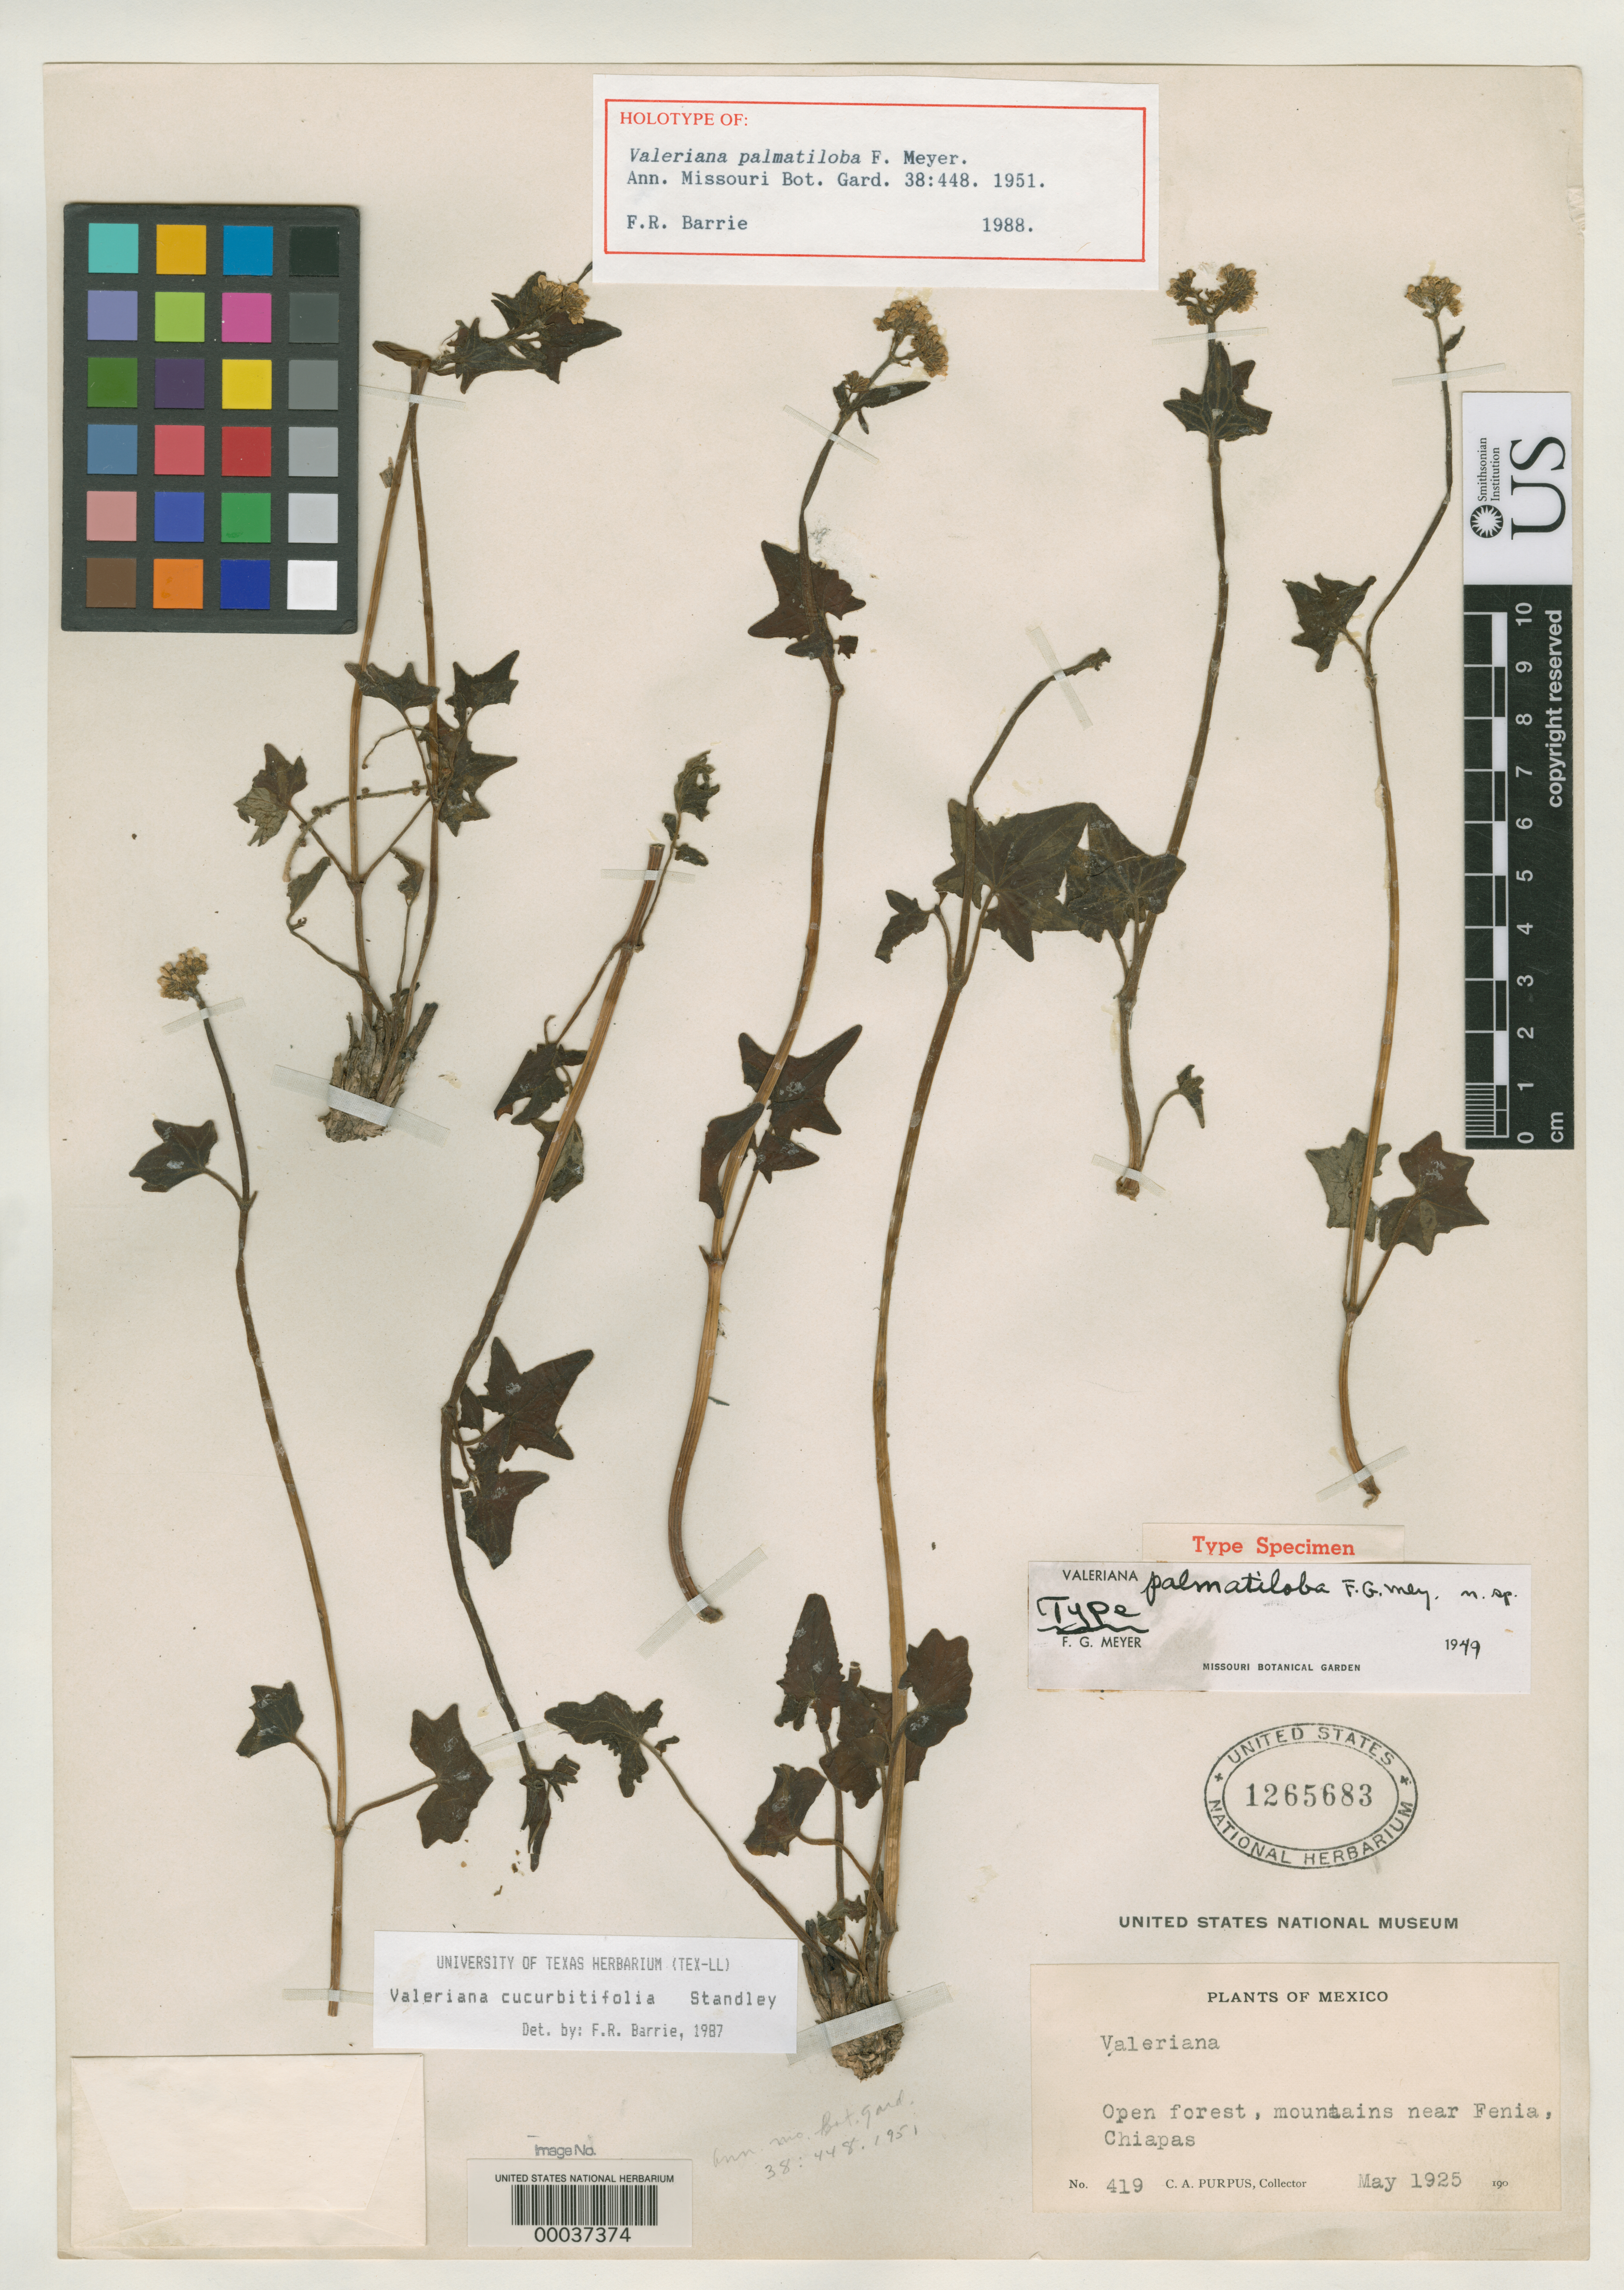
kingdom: Plantae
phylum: Tracheophyta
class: Magnoliopsida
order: Dipsacales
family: Caprifoliaceae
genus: Valeriana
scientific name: Valeriana palmatiloba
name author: F.G. Mey.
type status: Holotype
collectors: C. A. Purpus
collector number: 419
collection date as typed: May 1925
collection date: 1925-05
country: Mexico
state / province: Chiapas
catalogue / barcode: US 1265683